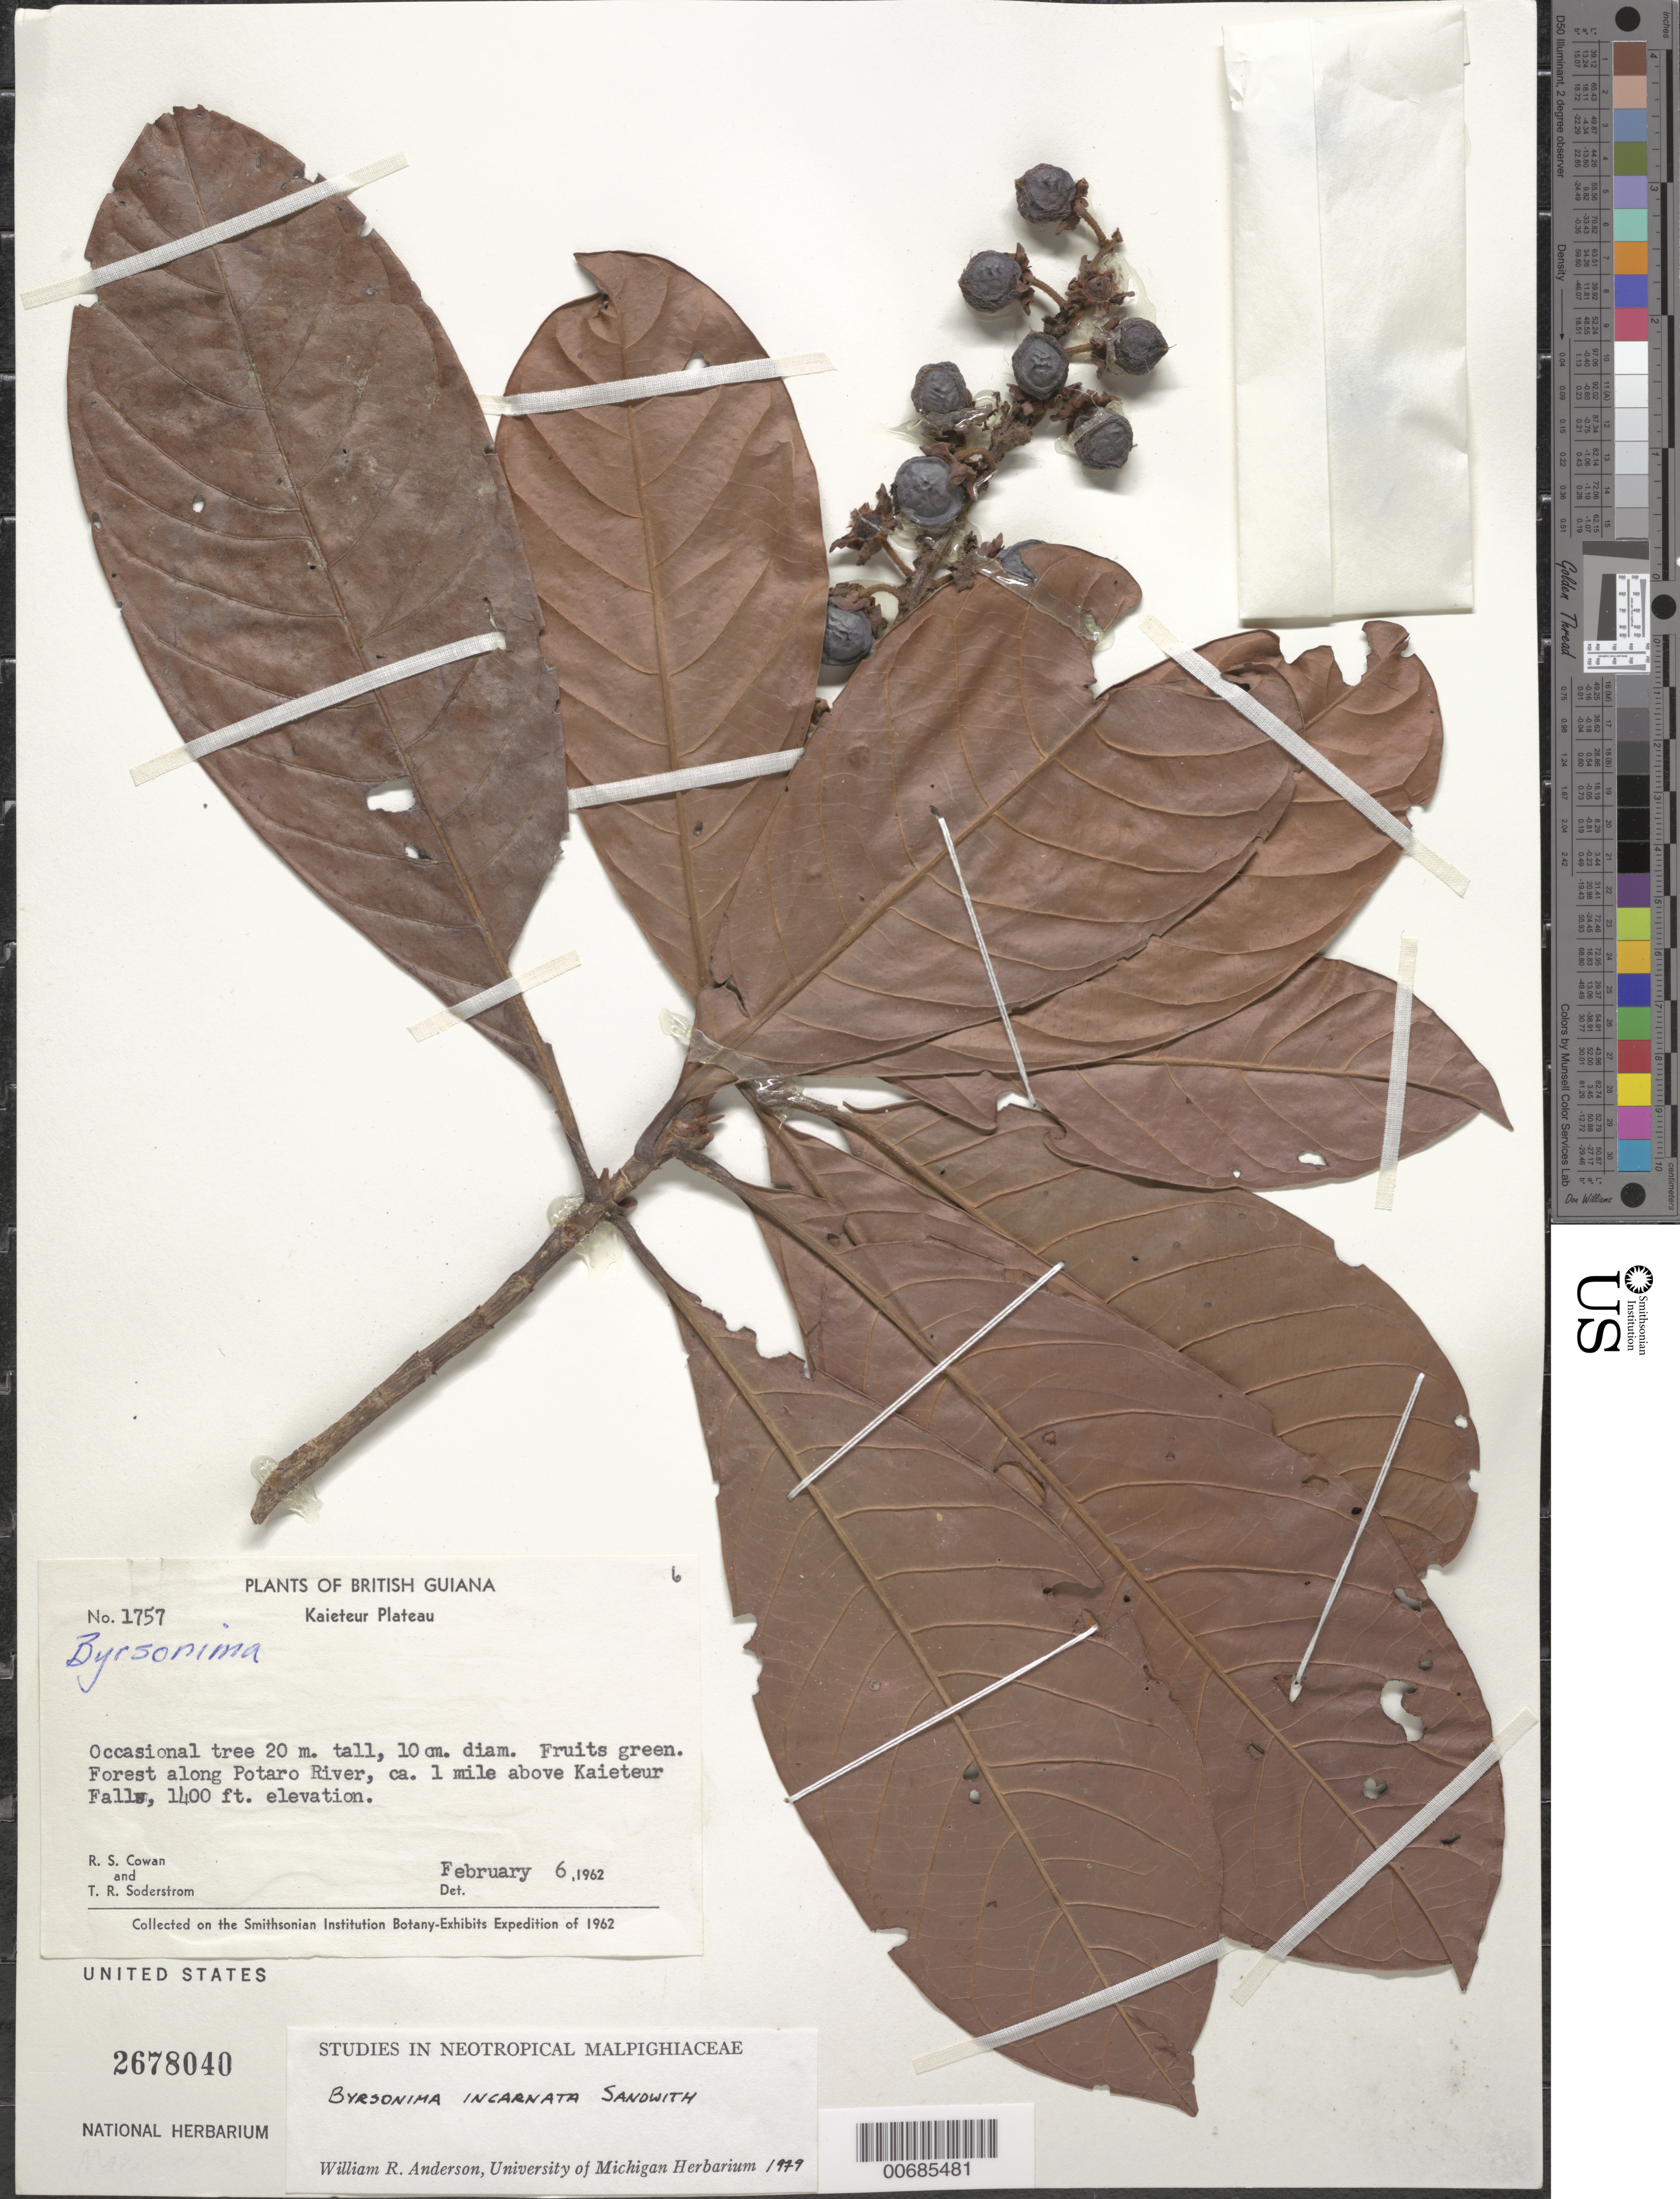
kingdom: Plantae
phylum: Tracheophyta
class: Magnoliopsida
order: Malpighiales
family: Malpighiaceae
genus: Byrsonima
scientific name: Byrsonima incarnata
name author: Sandwith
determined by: Anderson, W. R., (MICH), University of Michigan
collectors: R. S. Cowan & T. R. Soderstrom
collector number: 1757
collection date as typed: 6-Feb-62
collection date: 1962-02-06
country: Guyana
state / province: Potaro-Siparuni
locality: Kaieteur Plateau, Potaro R., 1 mi. above Kaieteur Falls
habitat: Forest along river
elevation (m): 427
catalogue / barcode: US 2678040